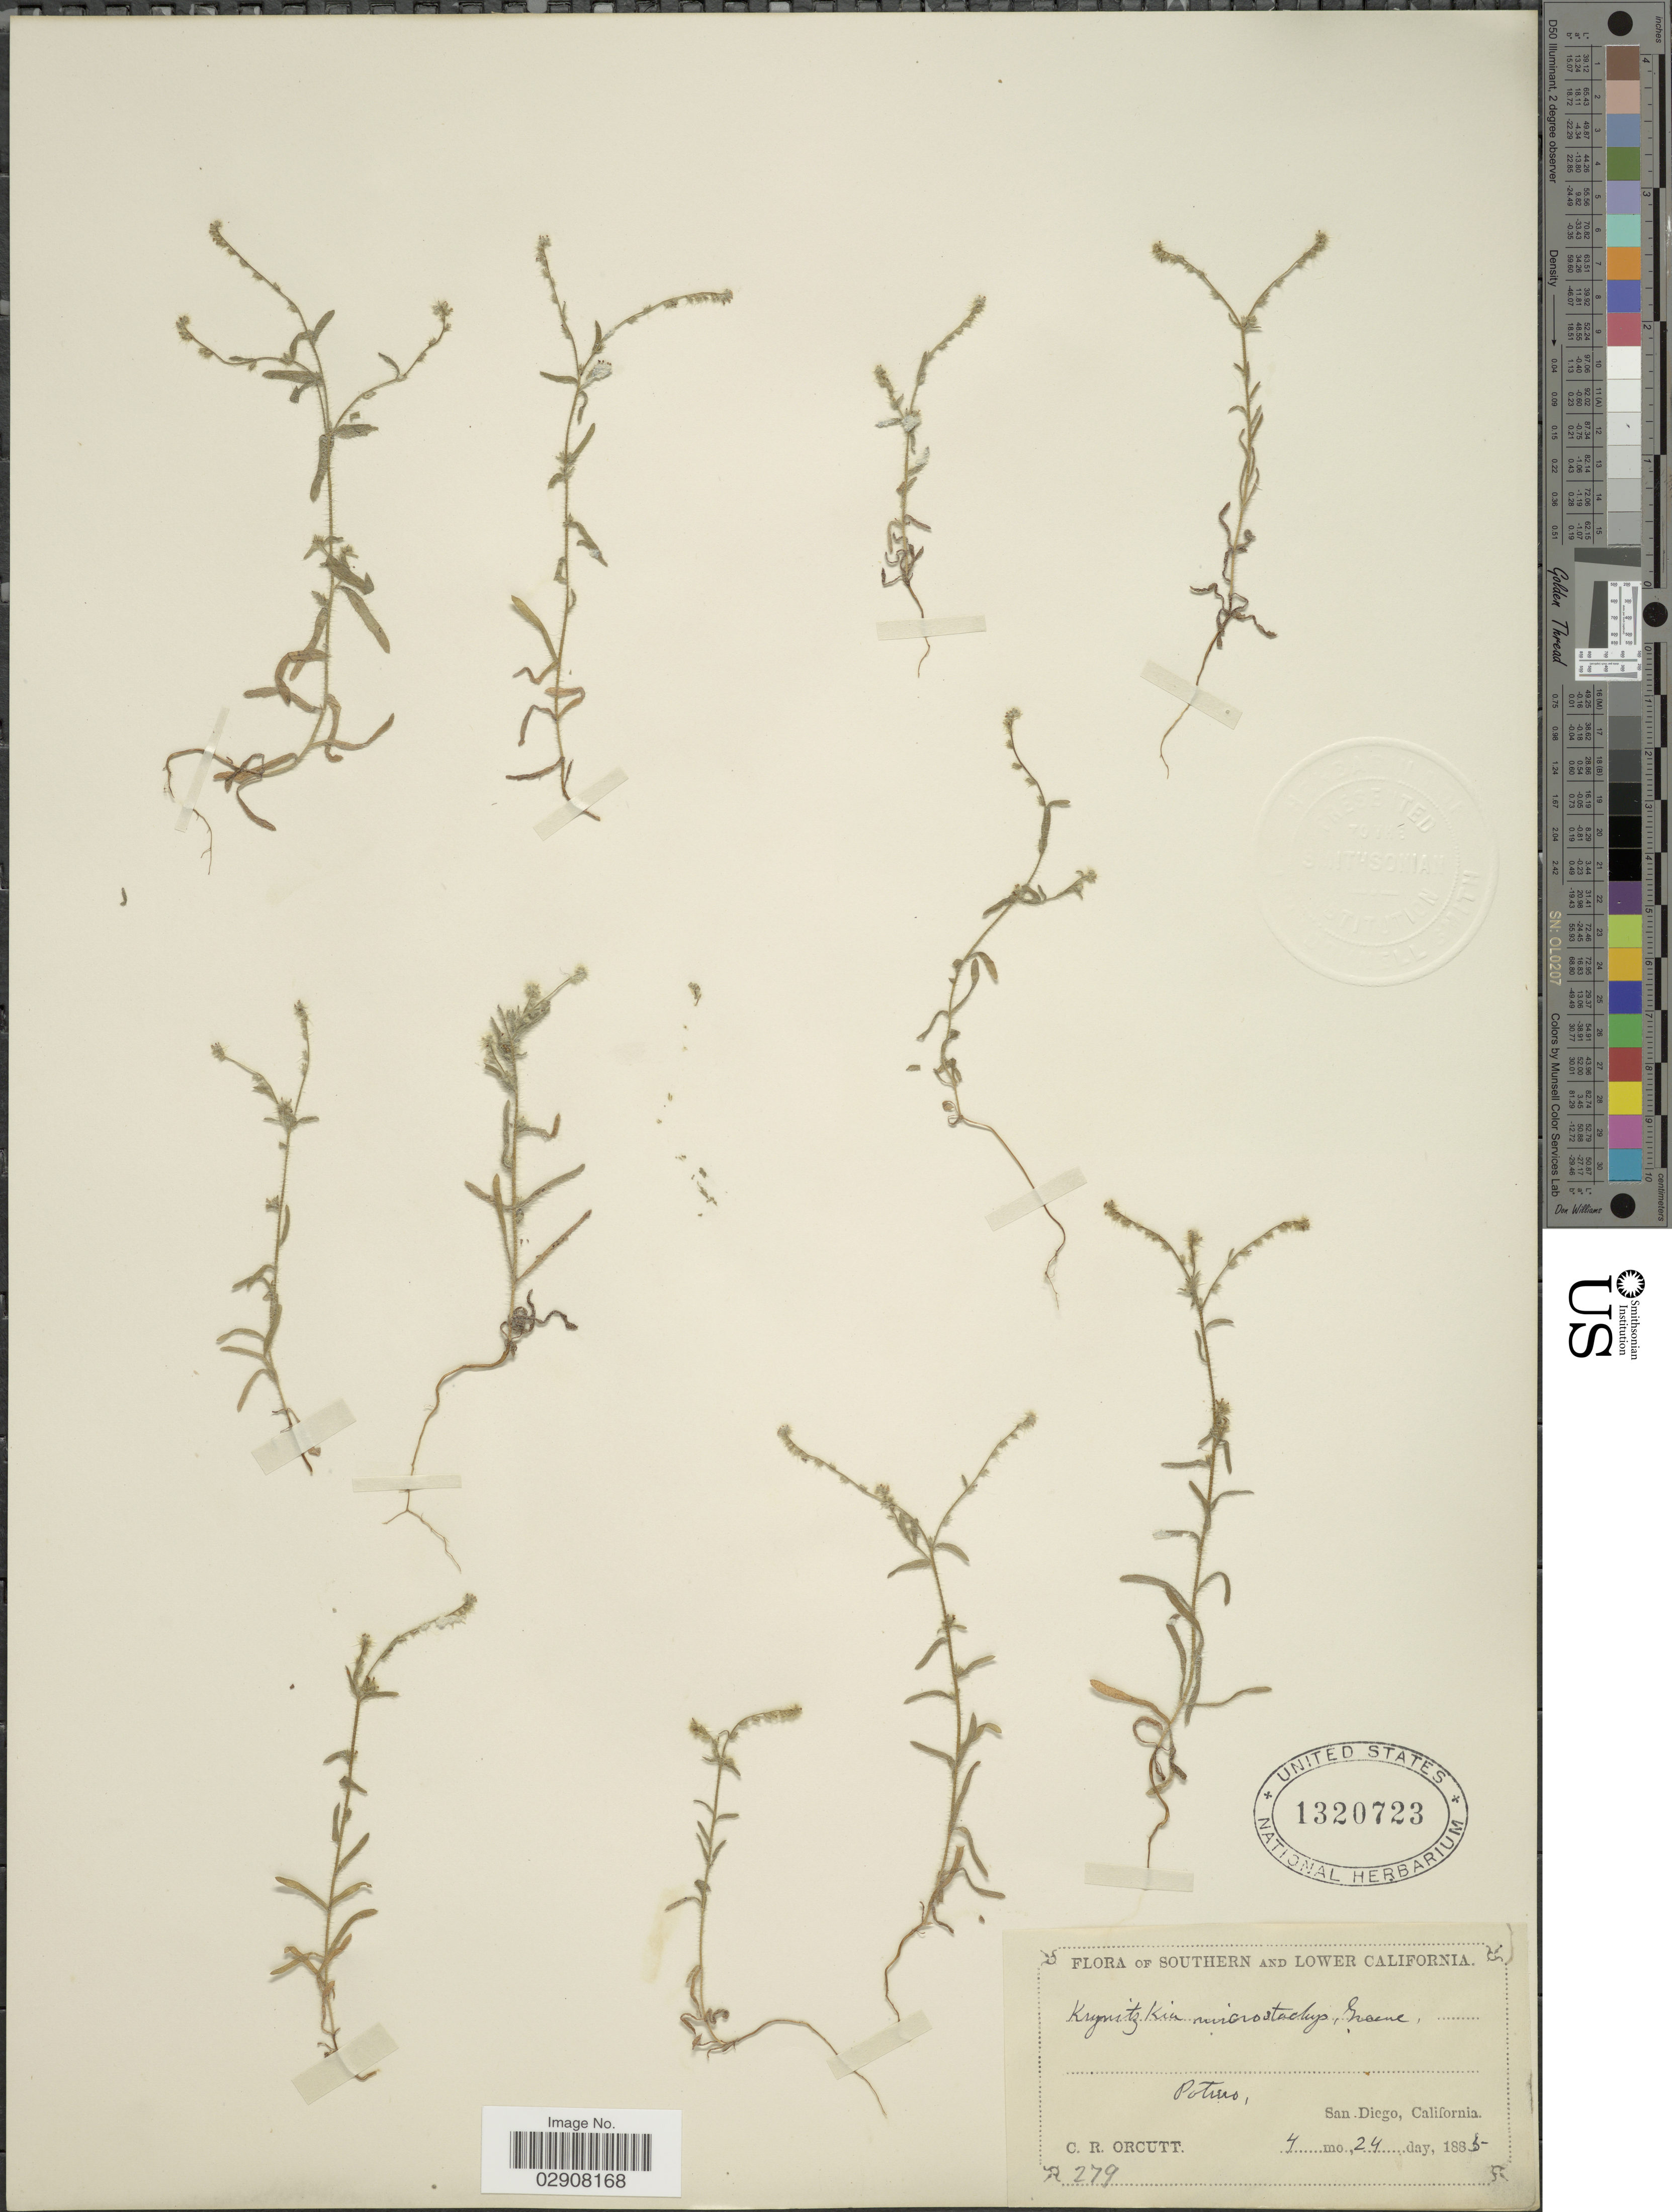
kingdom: Plantae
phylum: Tracheophyta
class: Magnoliopsida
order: Boraginales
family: Boraginaceae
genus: Cryptantha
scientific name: Cryptantha microstachys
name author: (Greene ex A. Gray) Greene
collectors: C. R. Orcutt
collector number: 279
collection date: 1885-04-24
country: United States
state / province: California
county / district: San Diego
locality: Southern California and Lower California. Potrero, San Diego.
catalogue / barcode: US 1320723